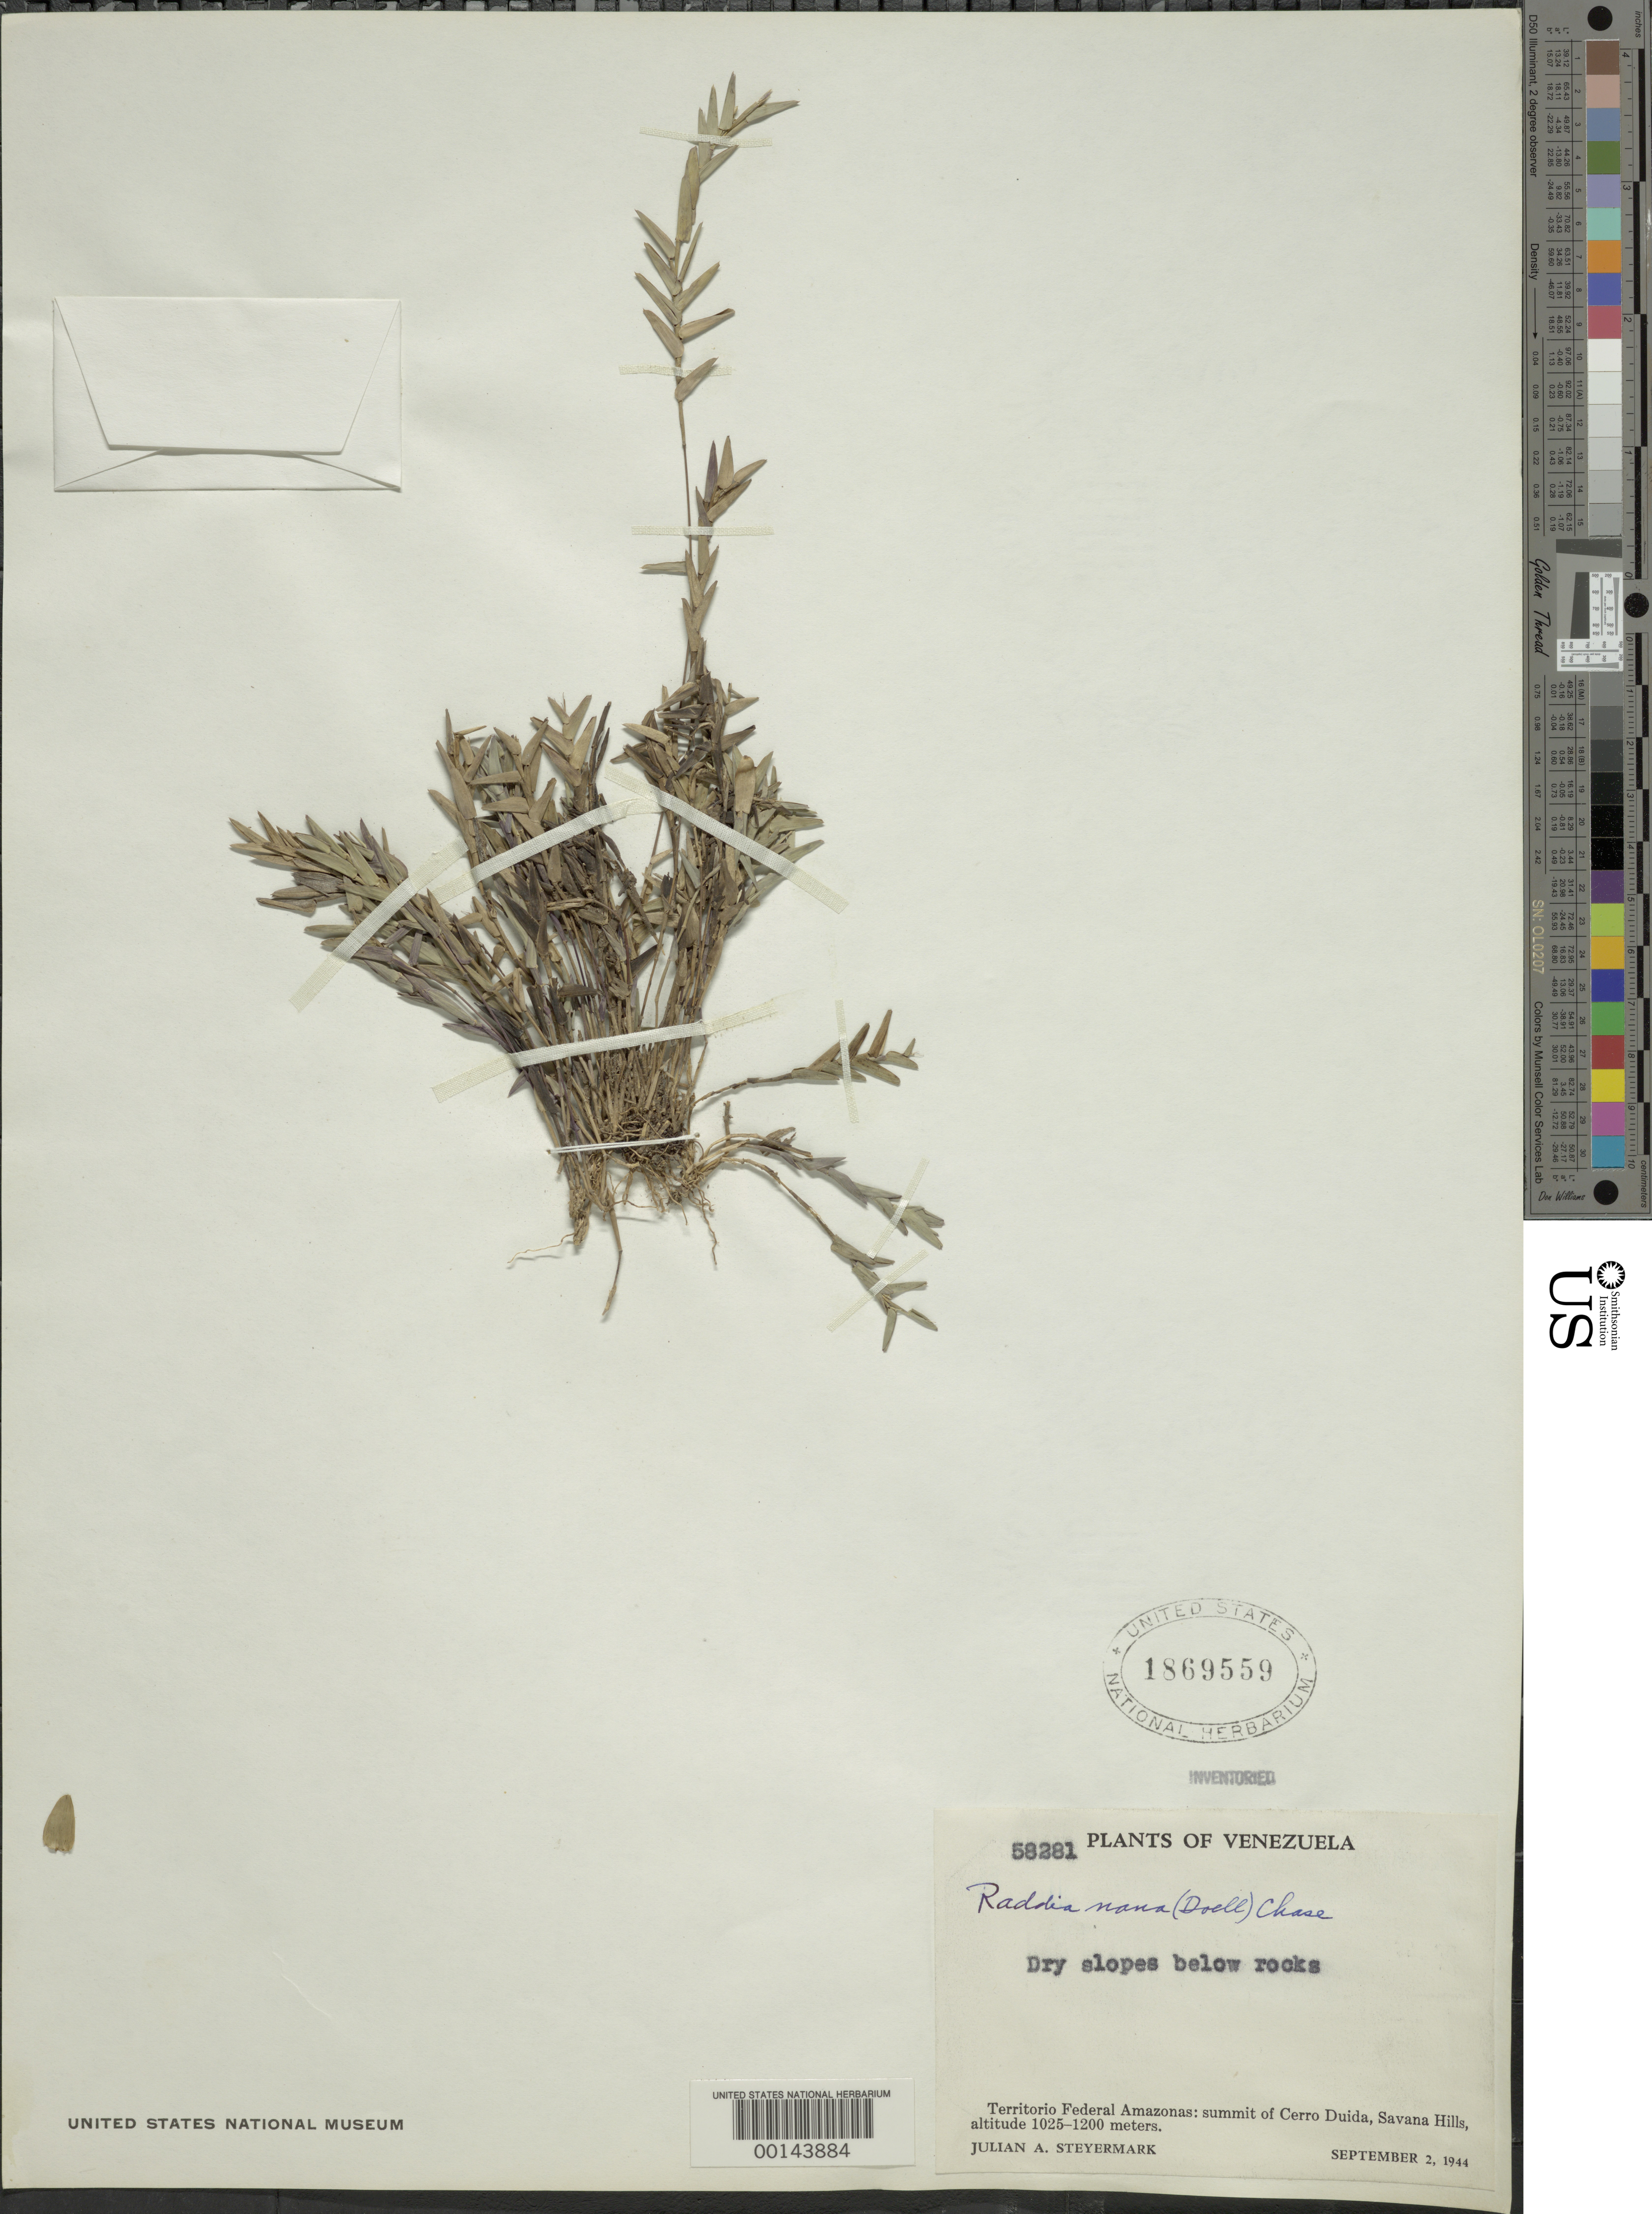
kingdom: Plantae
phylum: Tracheophyta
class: Liliopsida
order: Poales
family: Poaceae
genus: Raddiella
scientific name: Raddiella esenbeckii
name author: (Steud.) C. E. Calderón & Soderstr.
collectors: J. Steyermark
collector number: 58281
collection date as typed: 02 Sep 1944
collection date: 1944-09-02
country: Venezuela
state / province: Distrito Federal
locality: Cerro Duida, savana hills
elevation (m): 1025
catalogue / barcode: US 1869559